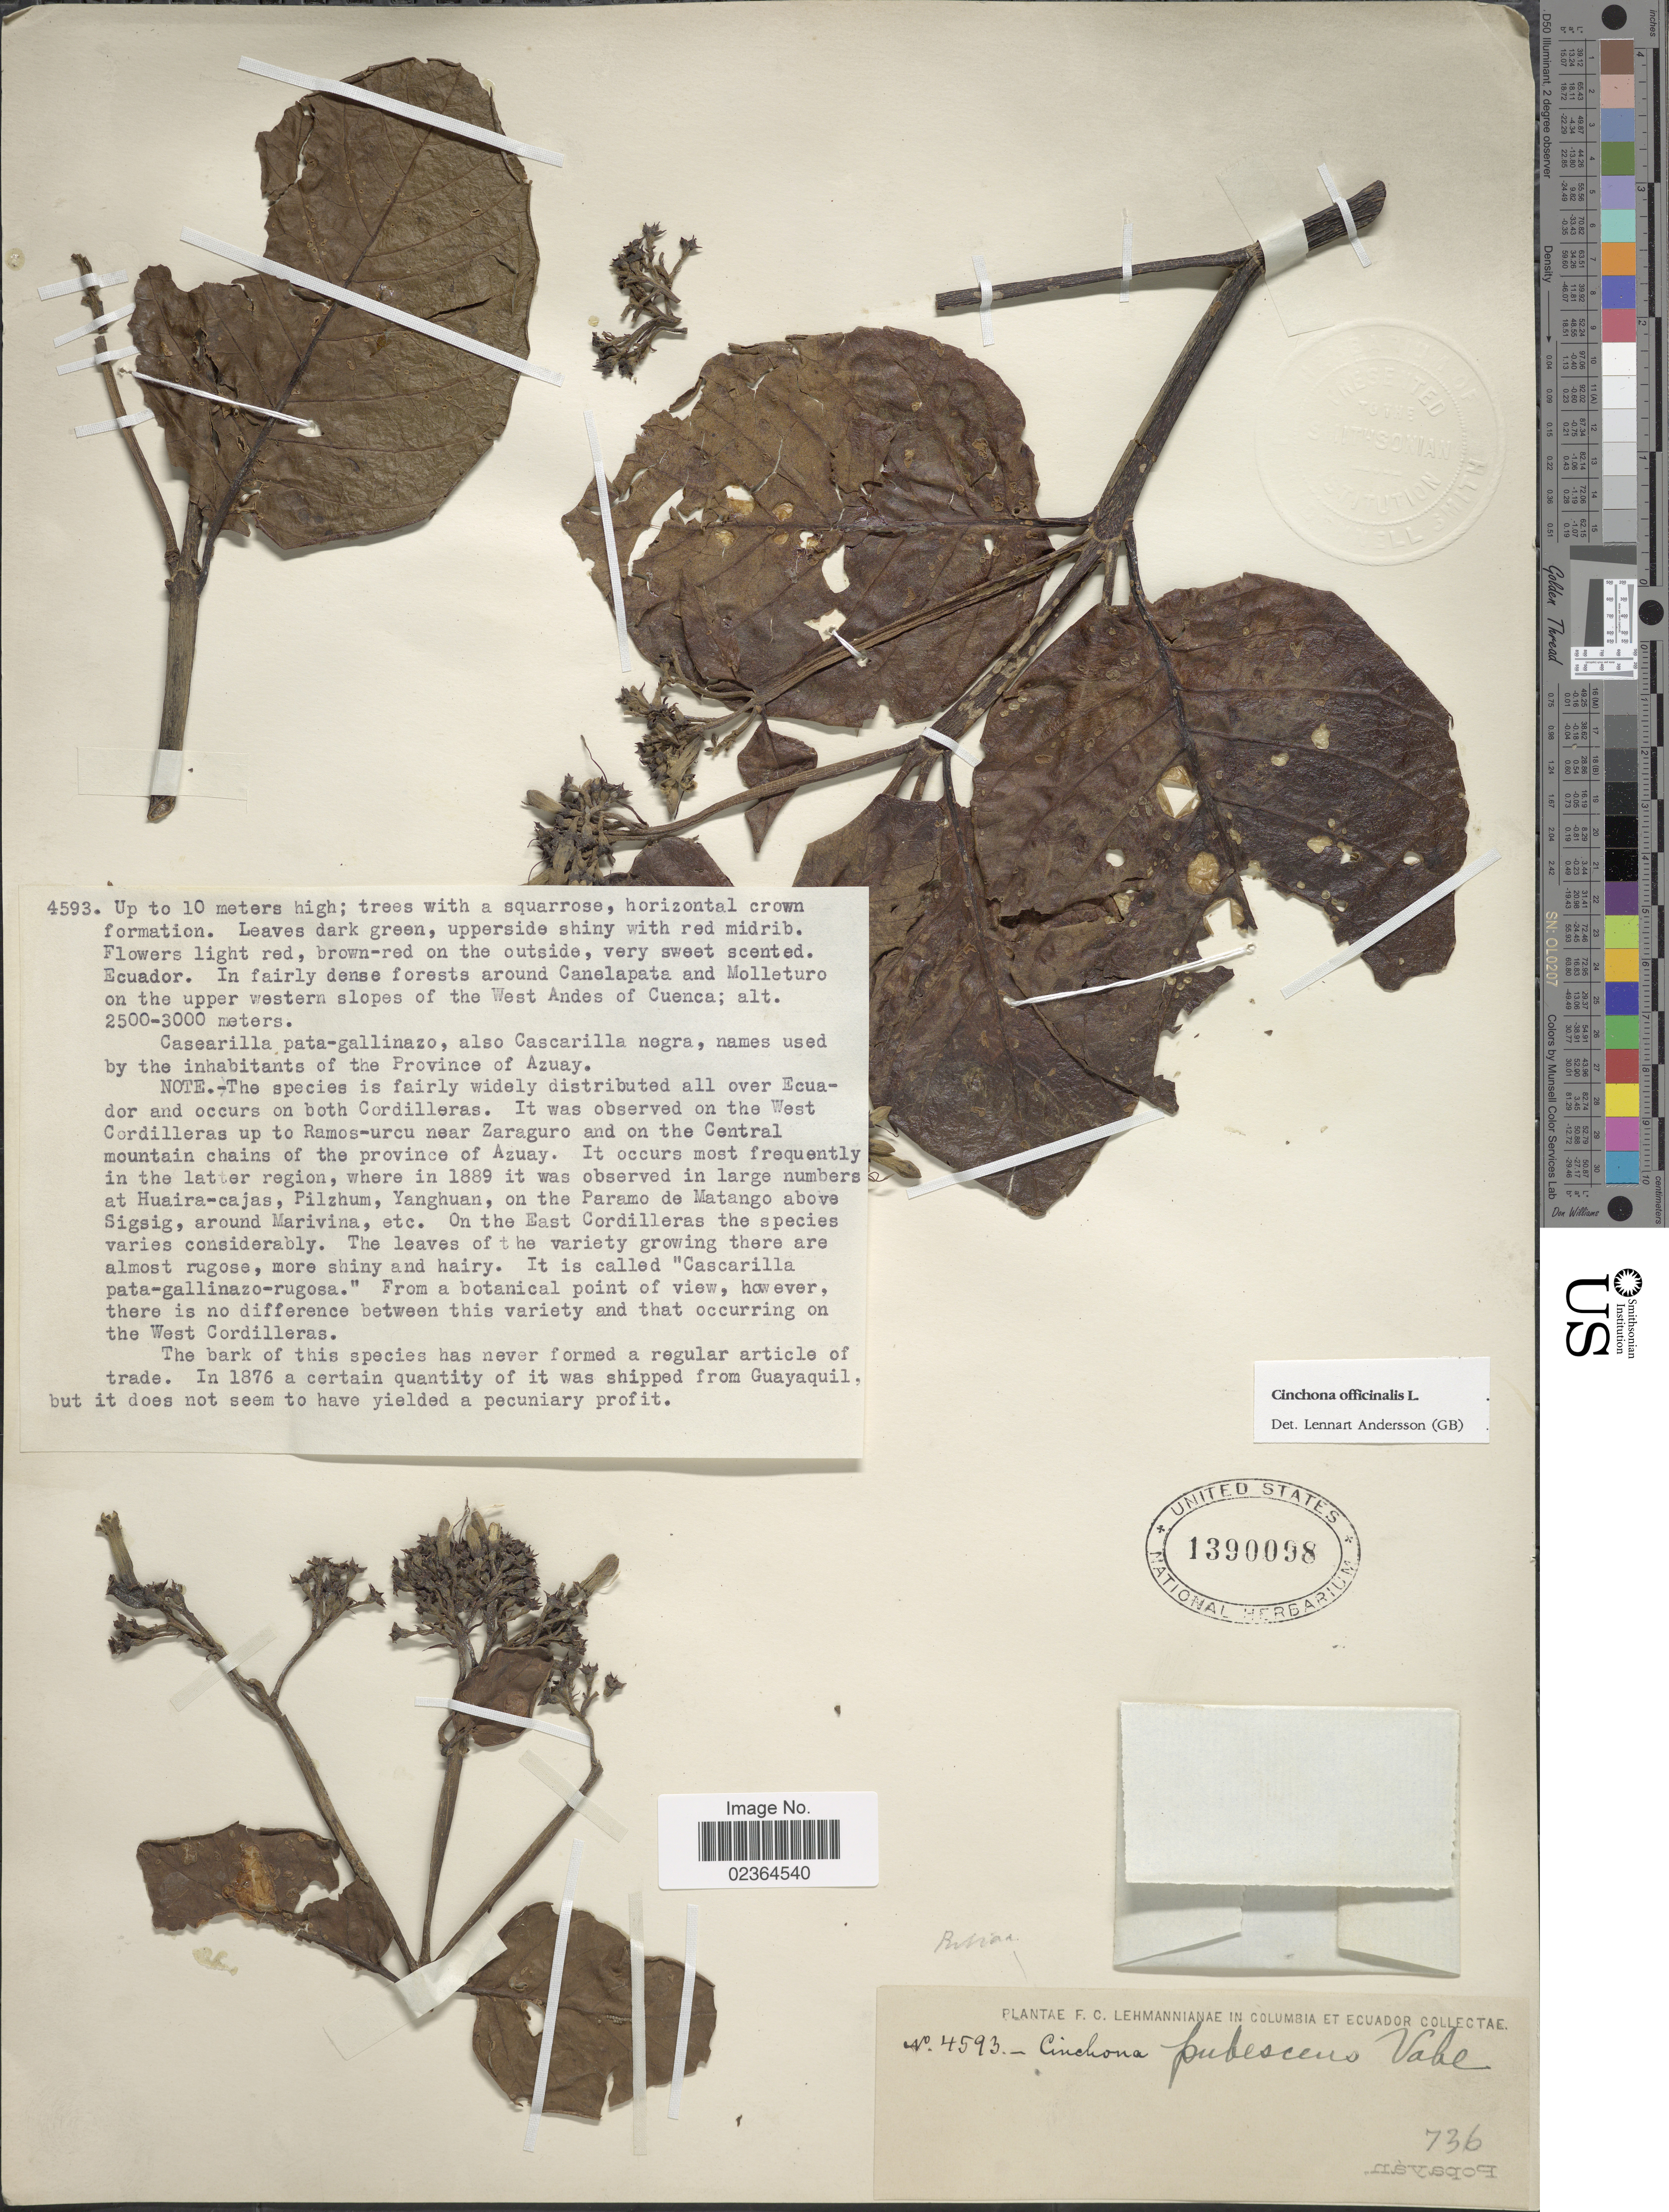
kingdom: Plantae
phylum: Tracheophyta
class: Magnoliopsida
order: Gentianales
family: Rubiaceae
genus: Cinchona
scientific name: Cinchona officinalis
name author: L.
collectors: F. C. Lehmann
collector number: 4593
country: Ecuador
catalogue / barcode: US 1390098